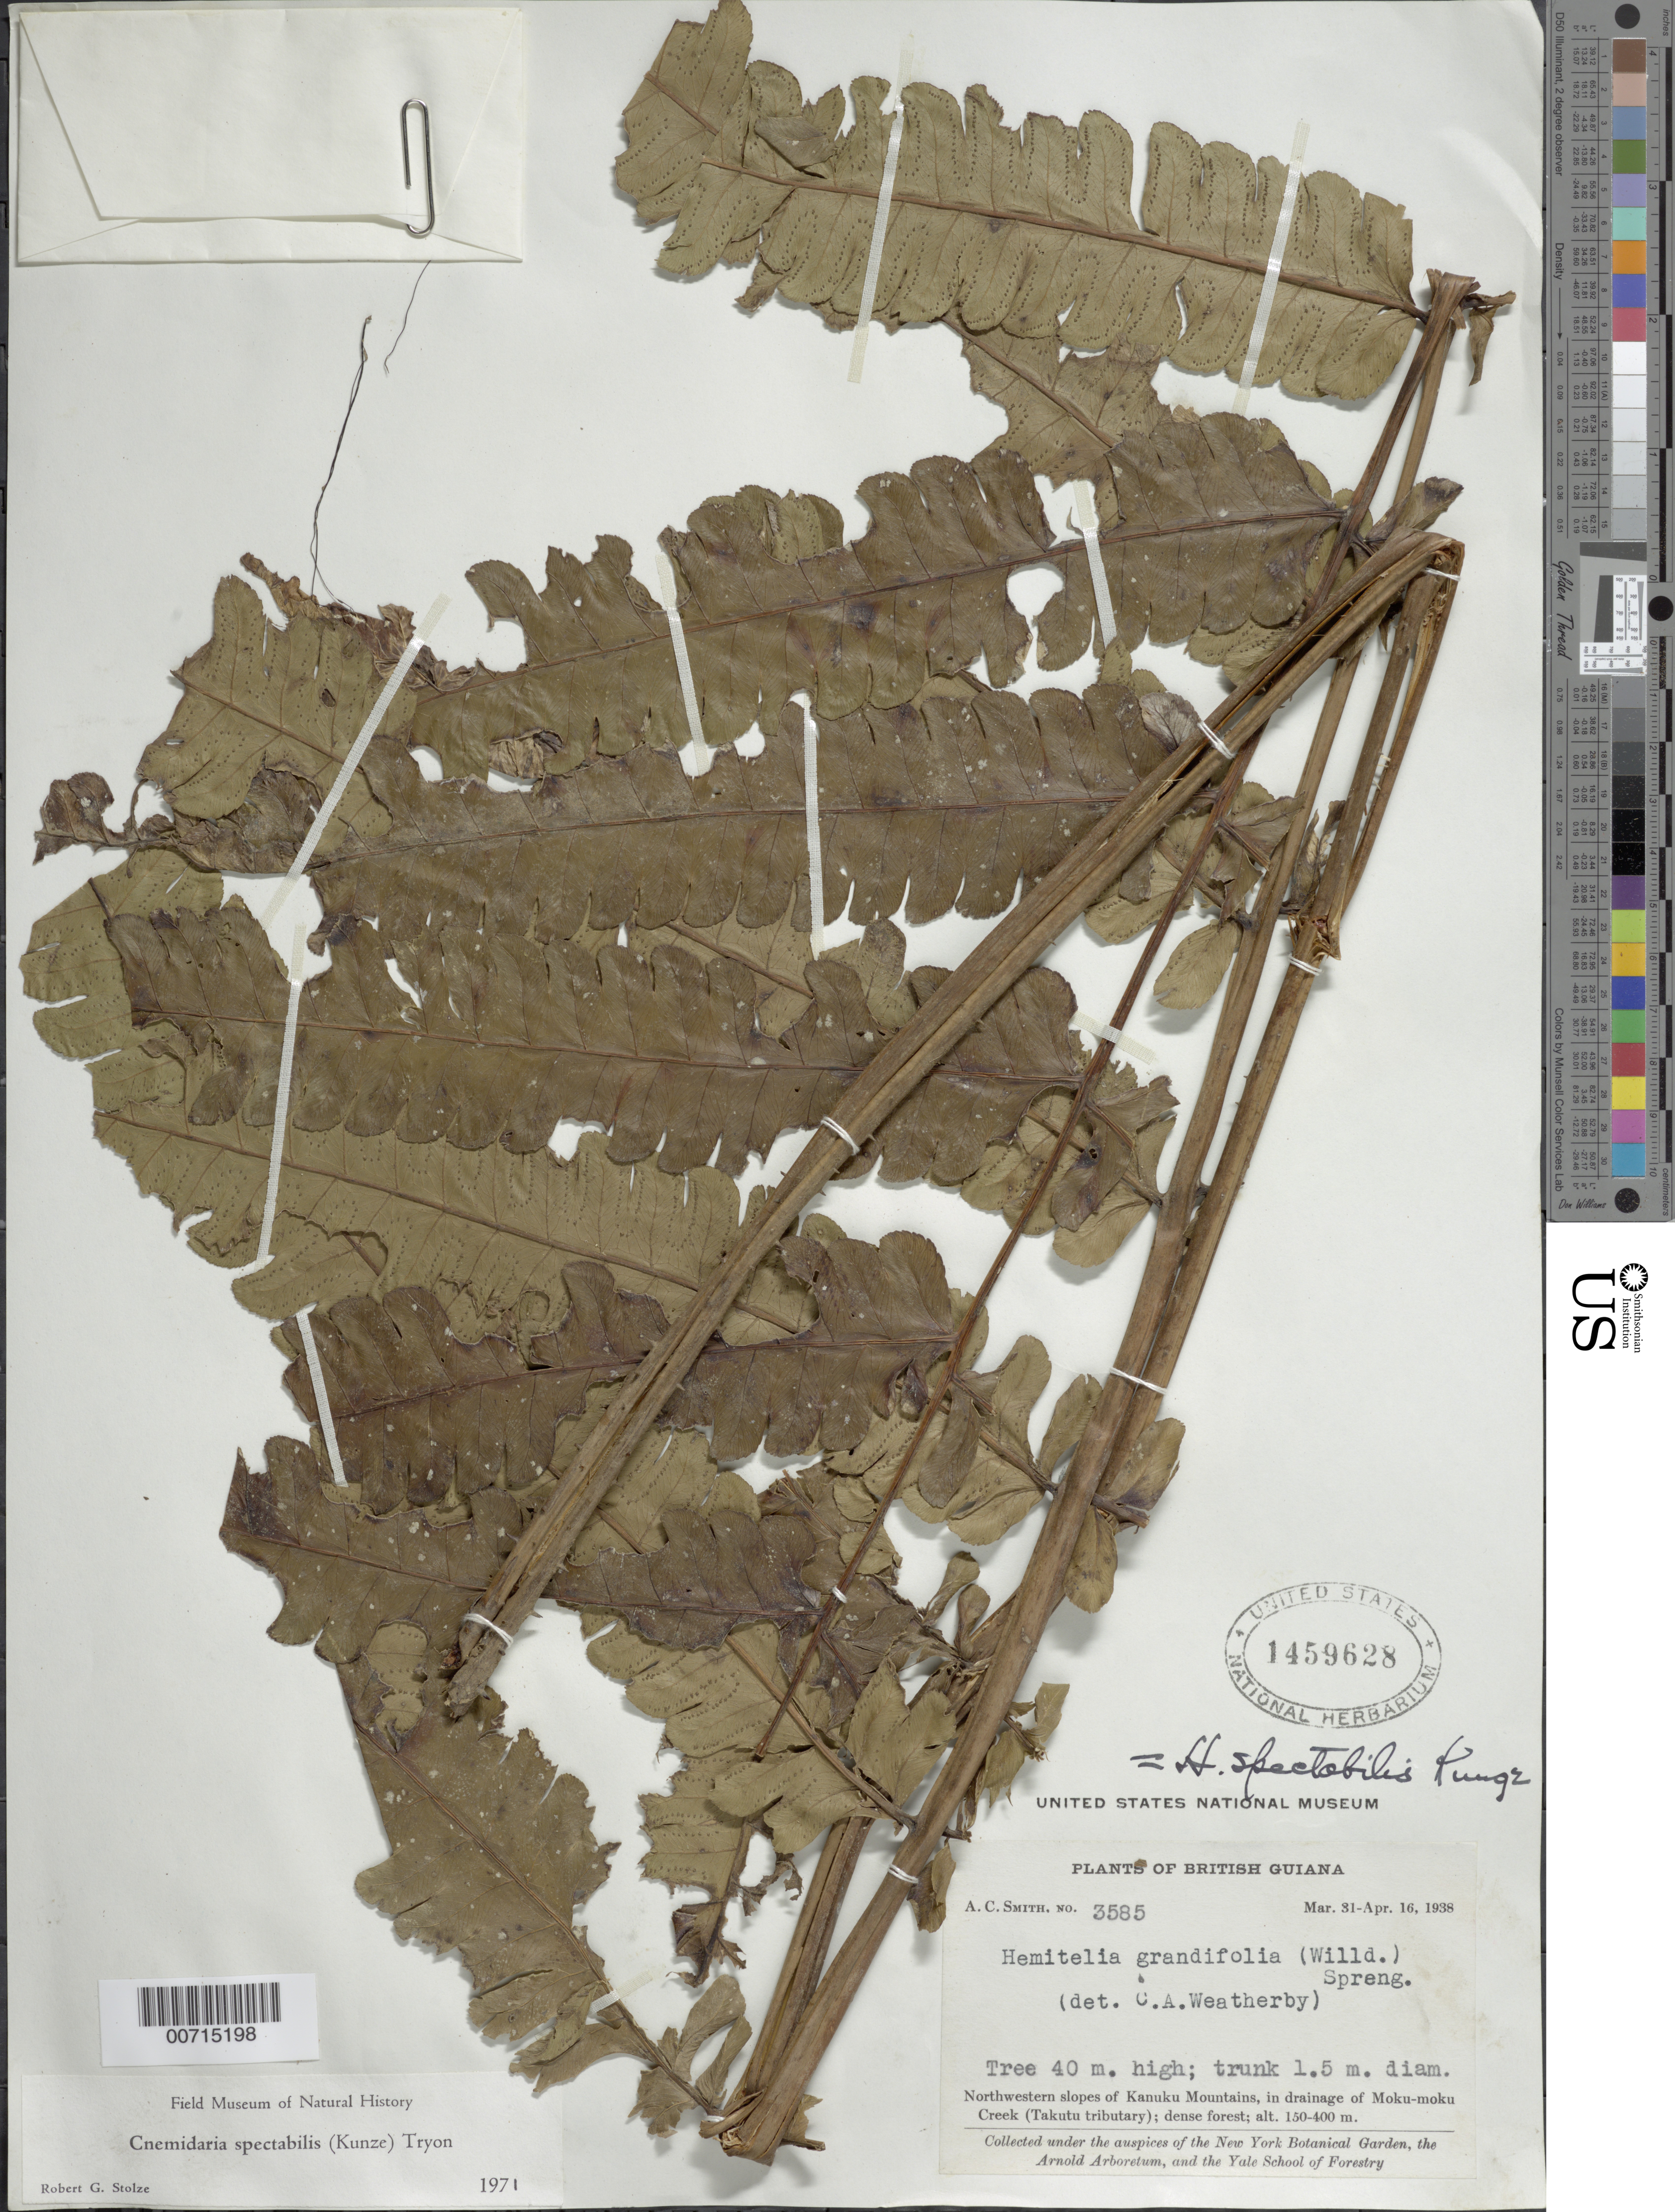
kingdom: Plantae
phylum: Tracheophyta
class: Polypodiopsida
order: Cyatheales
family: Cyatheaceae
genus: Cyathea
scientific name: Cyathea spectabilis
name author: (Kunze) Domin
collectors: A. C. Smith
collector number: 3585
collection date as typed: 31-Mar-38 to 16-Apr-38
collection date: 1938-03-31/1938-04-16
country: Guyana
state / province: U. Takutu-U. Essequibo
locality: Kanuku Mts., NW slopes, in drainage of Moku-moku Creek (Takutu tributary)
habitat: Dense forest; in tree 40 m high, 1.5 m diam.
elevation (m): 150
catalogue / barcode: US 1459628